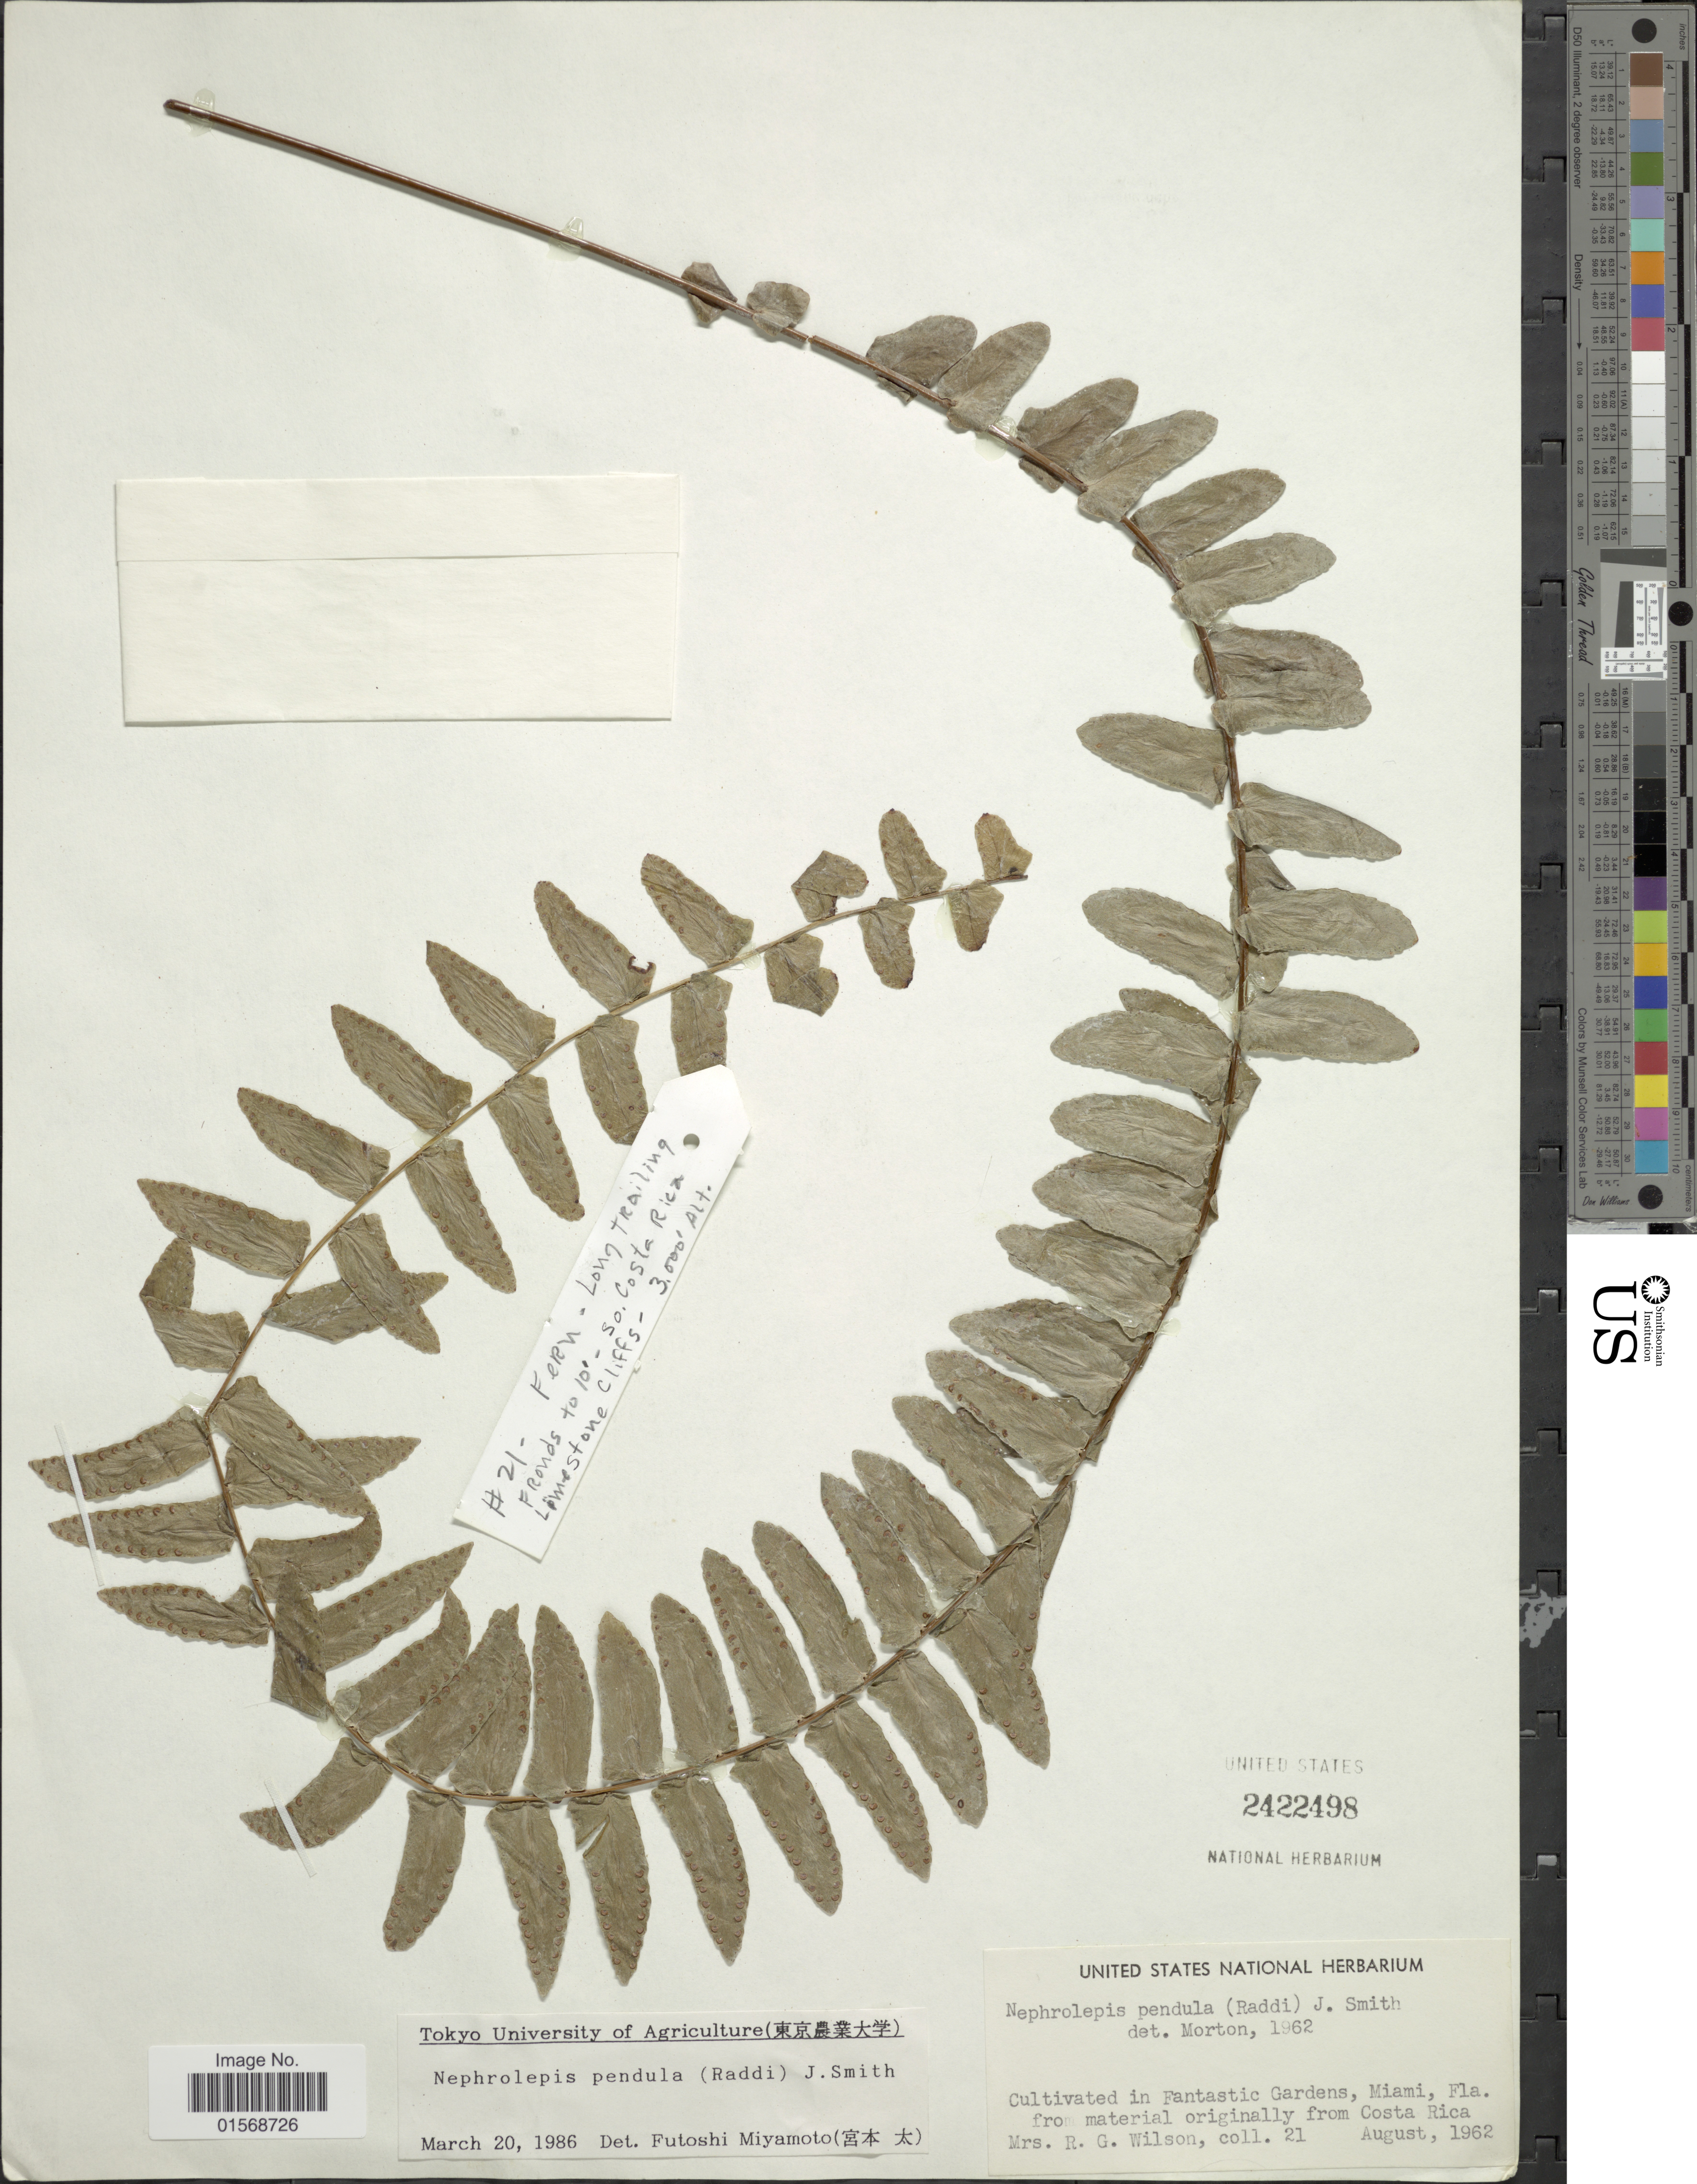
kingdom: Plantae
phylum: Tracheophyta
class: Polypodiopsida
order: Polypodiales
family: Nephrolepidaceae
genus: Nephrolepis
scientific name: Nephrolepis pendula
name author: (Raddi) J. Sm.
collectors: R. G. Wilson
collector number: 21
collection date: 1962-08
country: United States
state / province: Florida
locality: In Fantastic Gardens, Miami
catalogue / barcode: US 2422498